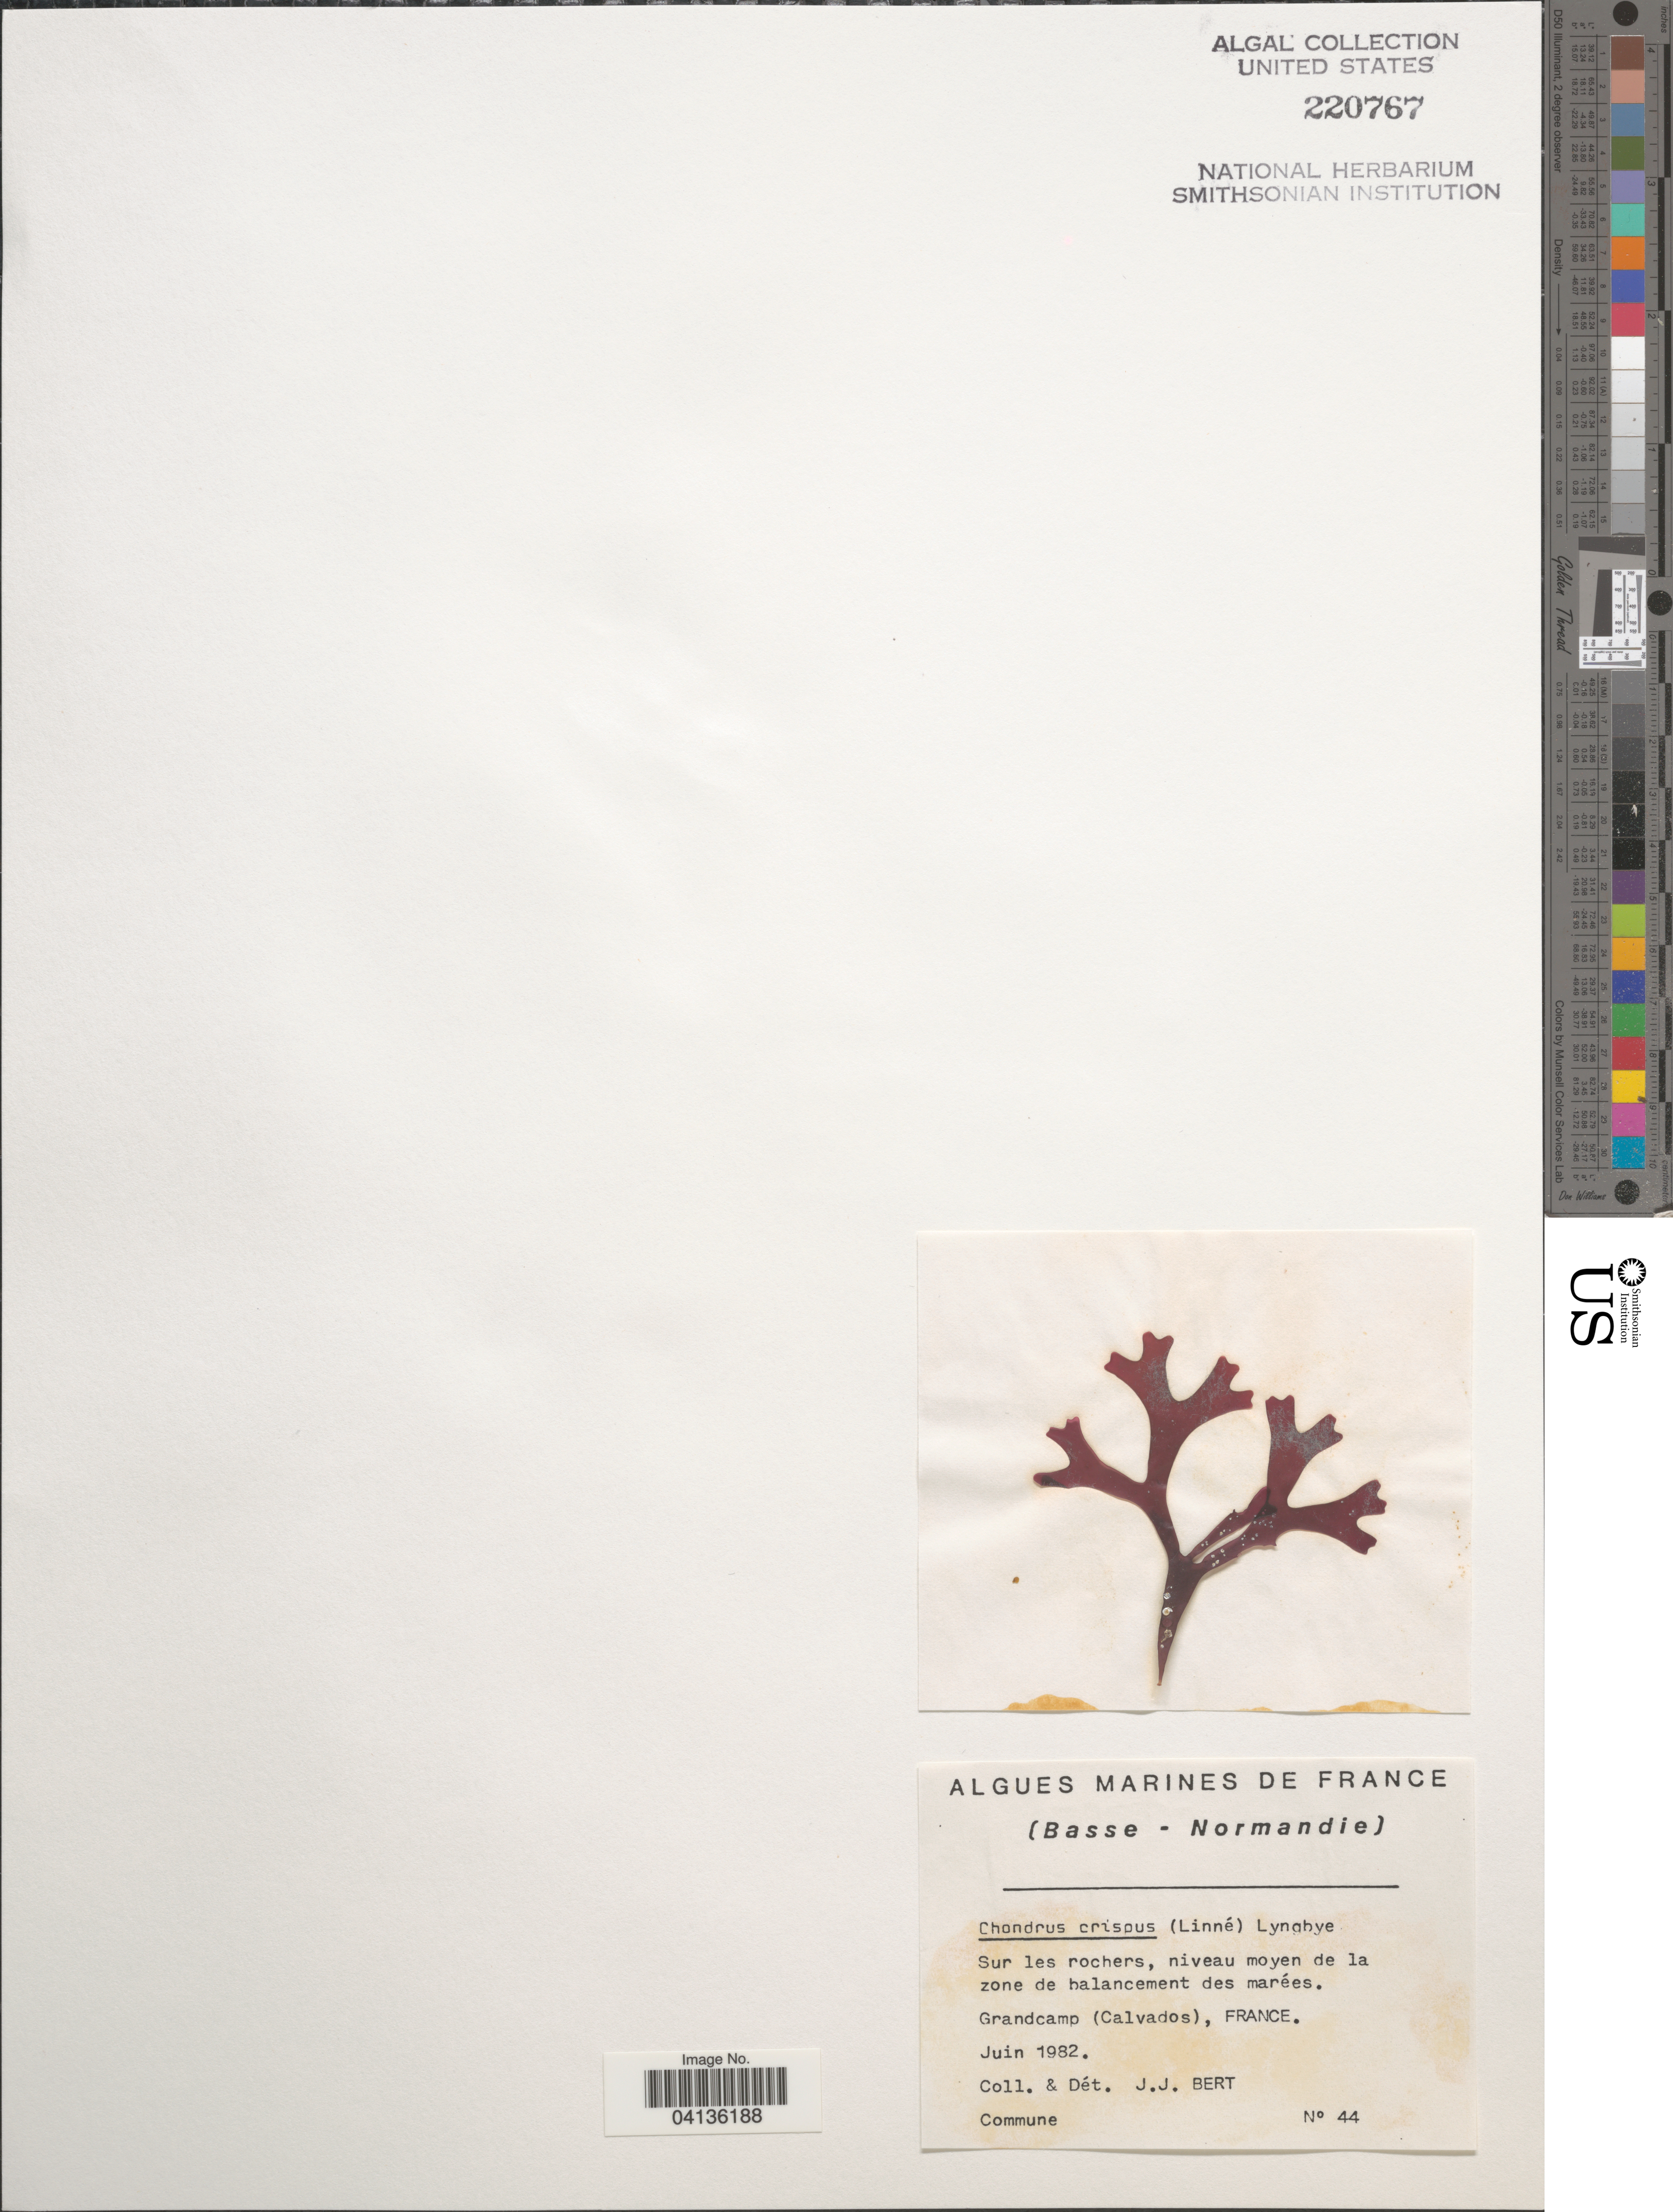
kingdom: Plantae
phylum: Rhodophyta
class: Florideophyceae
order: Gigartinales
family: Gigartinaceae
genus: Chondrus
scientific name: Chondrus crispus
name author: Stackh.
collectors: J. Bert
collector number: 44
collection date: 1982-06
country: France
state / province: Normandie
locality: Grandcamp (Calvados).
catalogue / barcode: US 220767